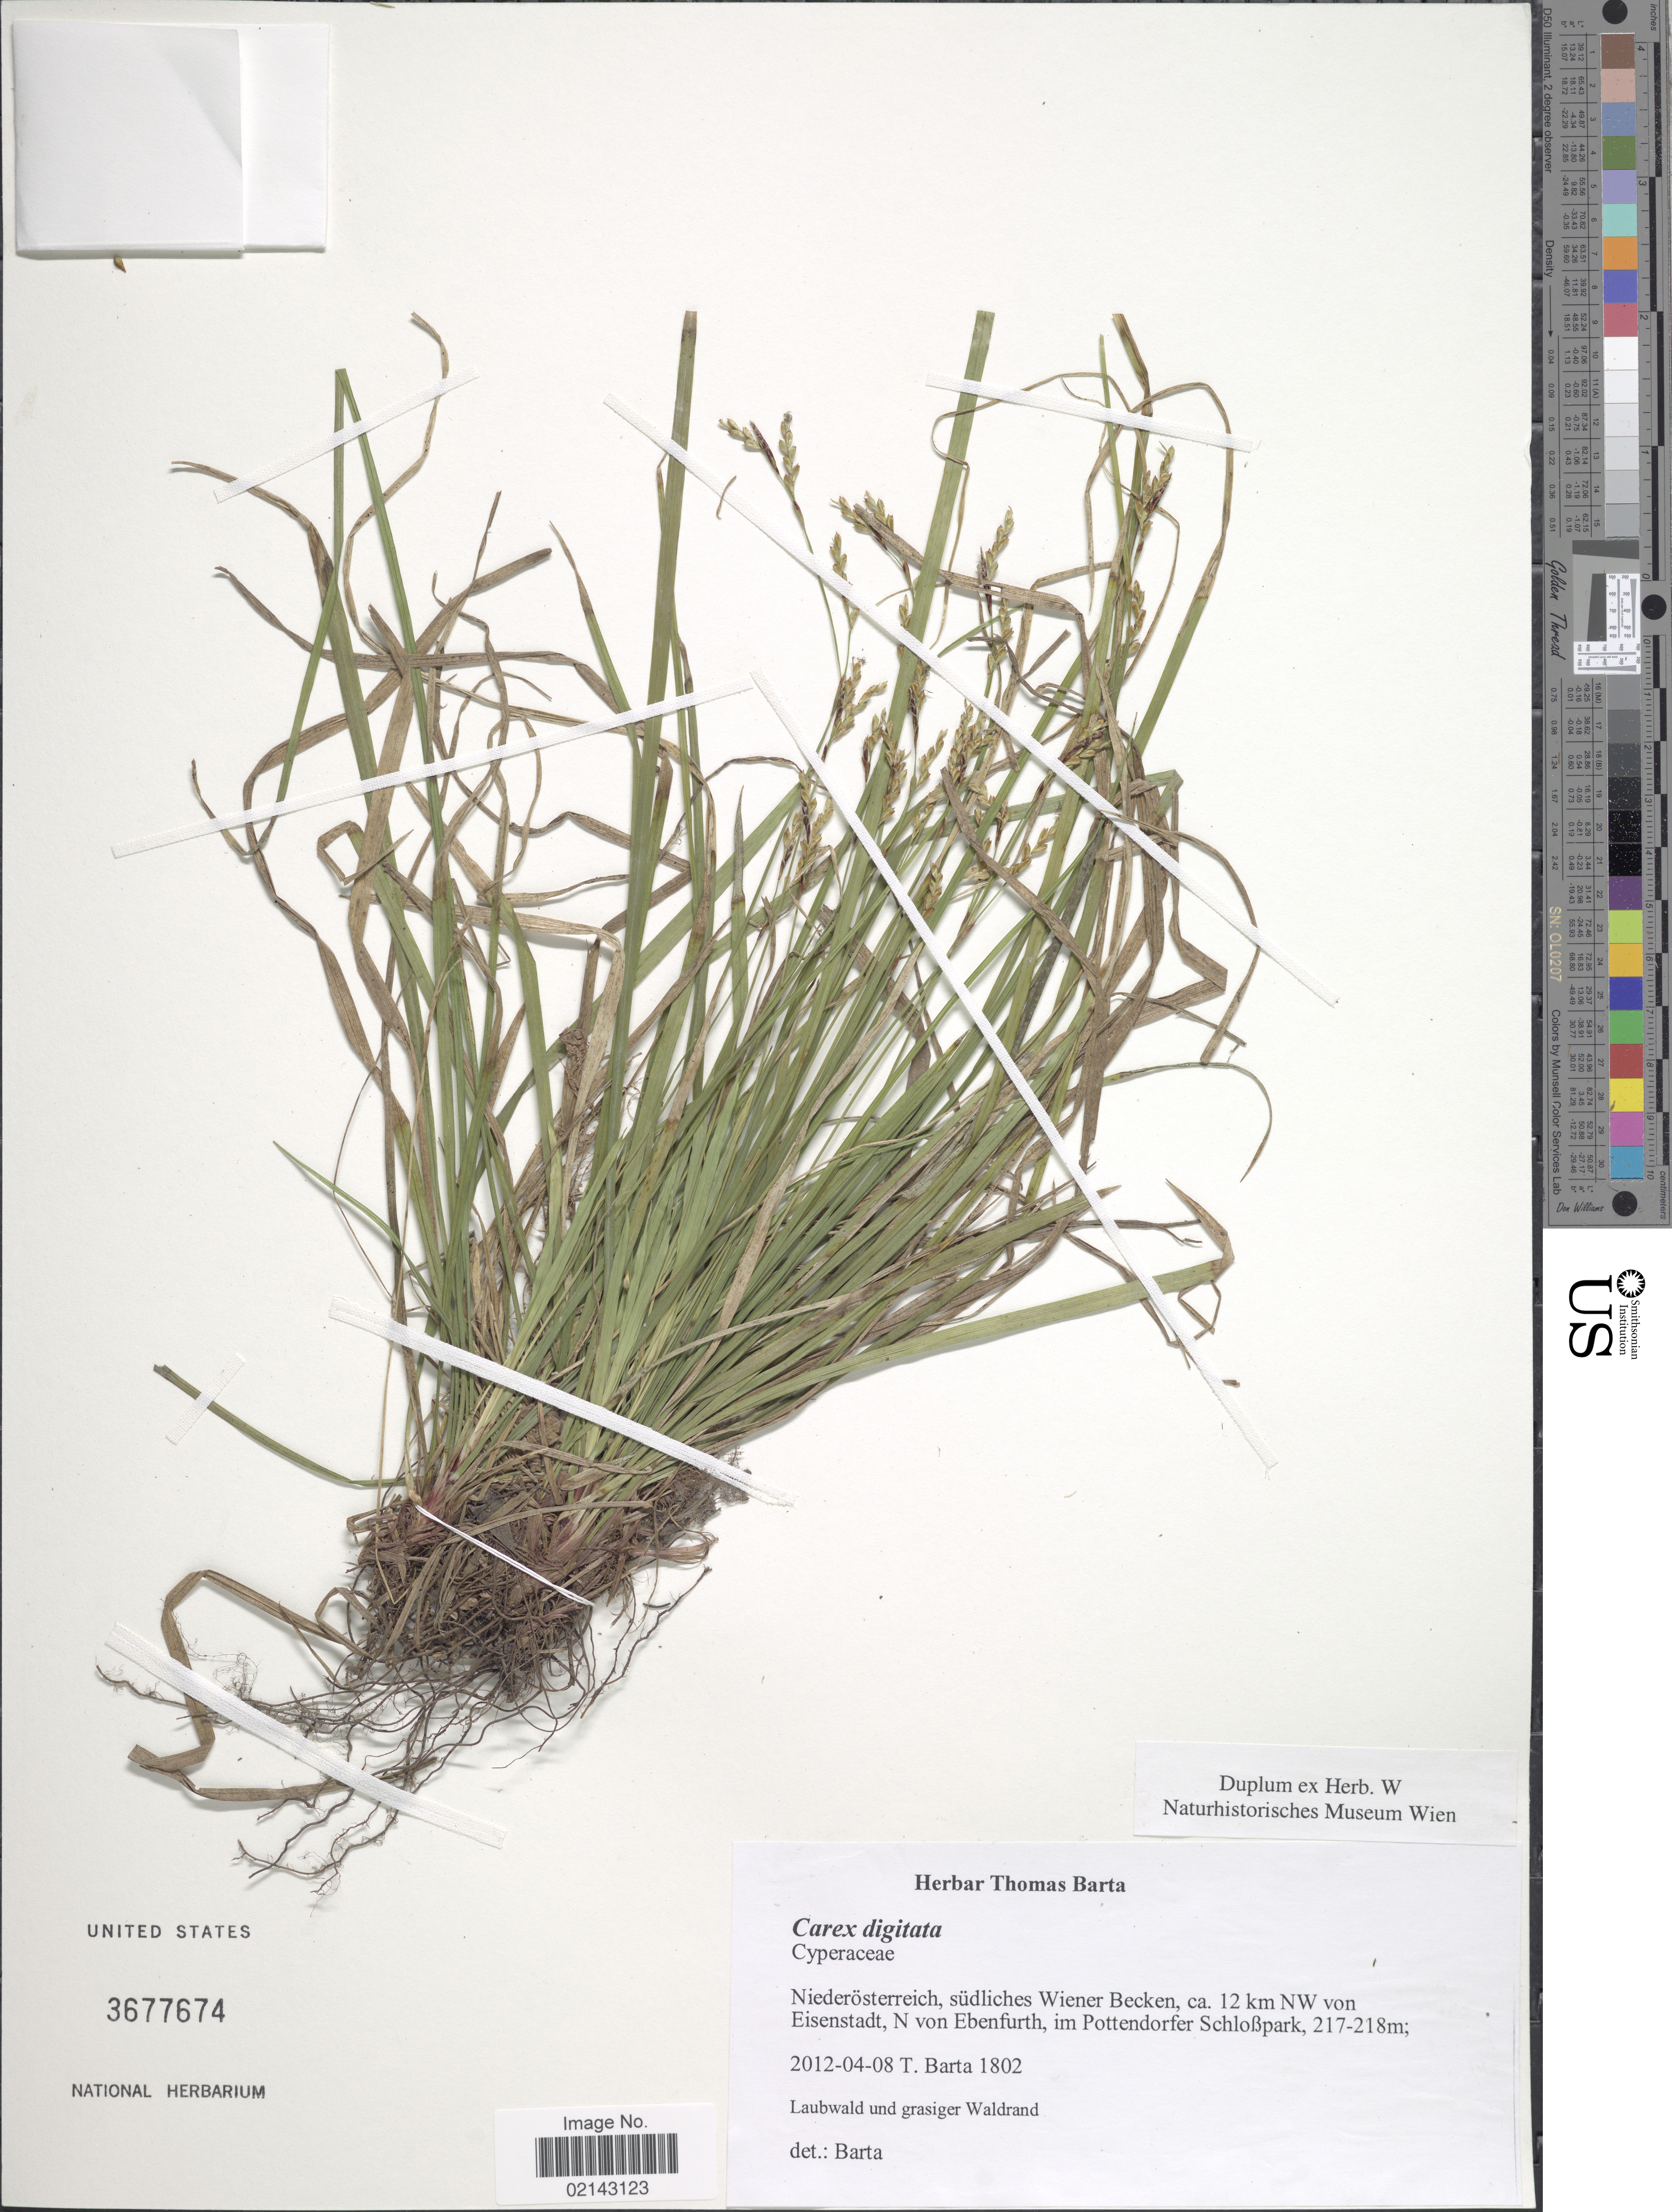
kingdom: Plantae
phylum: Tracheophyta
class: Liliopsida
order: Poales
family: Cyperaceae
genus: Carex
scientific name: Carex digitata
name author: L.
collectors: T. Barta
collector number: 1802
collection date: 2012-08-04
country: Austria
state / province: Niederosterreich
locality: Sudliches Wiener Becken, ca. 12 km NW von Eisenstadt, N von Ebenfurth, im Pottendorfer Schlobpark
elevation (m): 217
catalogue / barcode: US 3677674